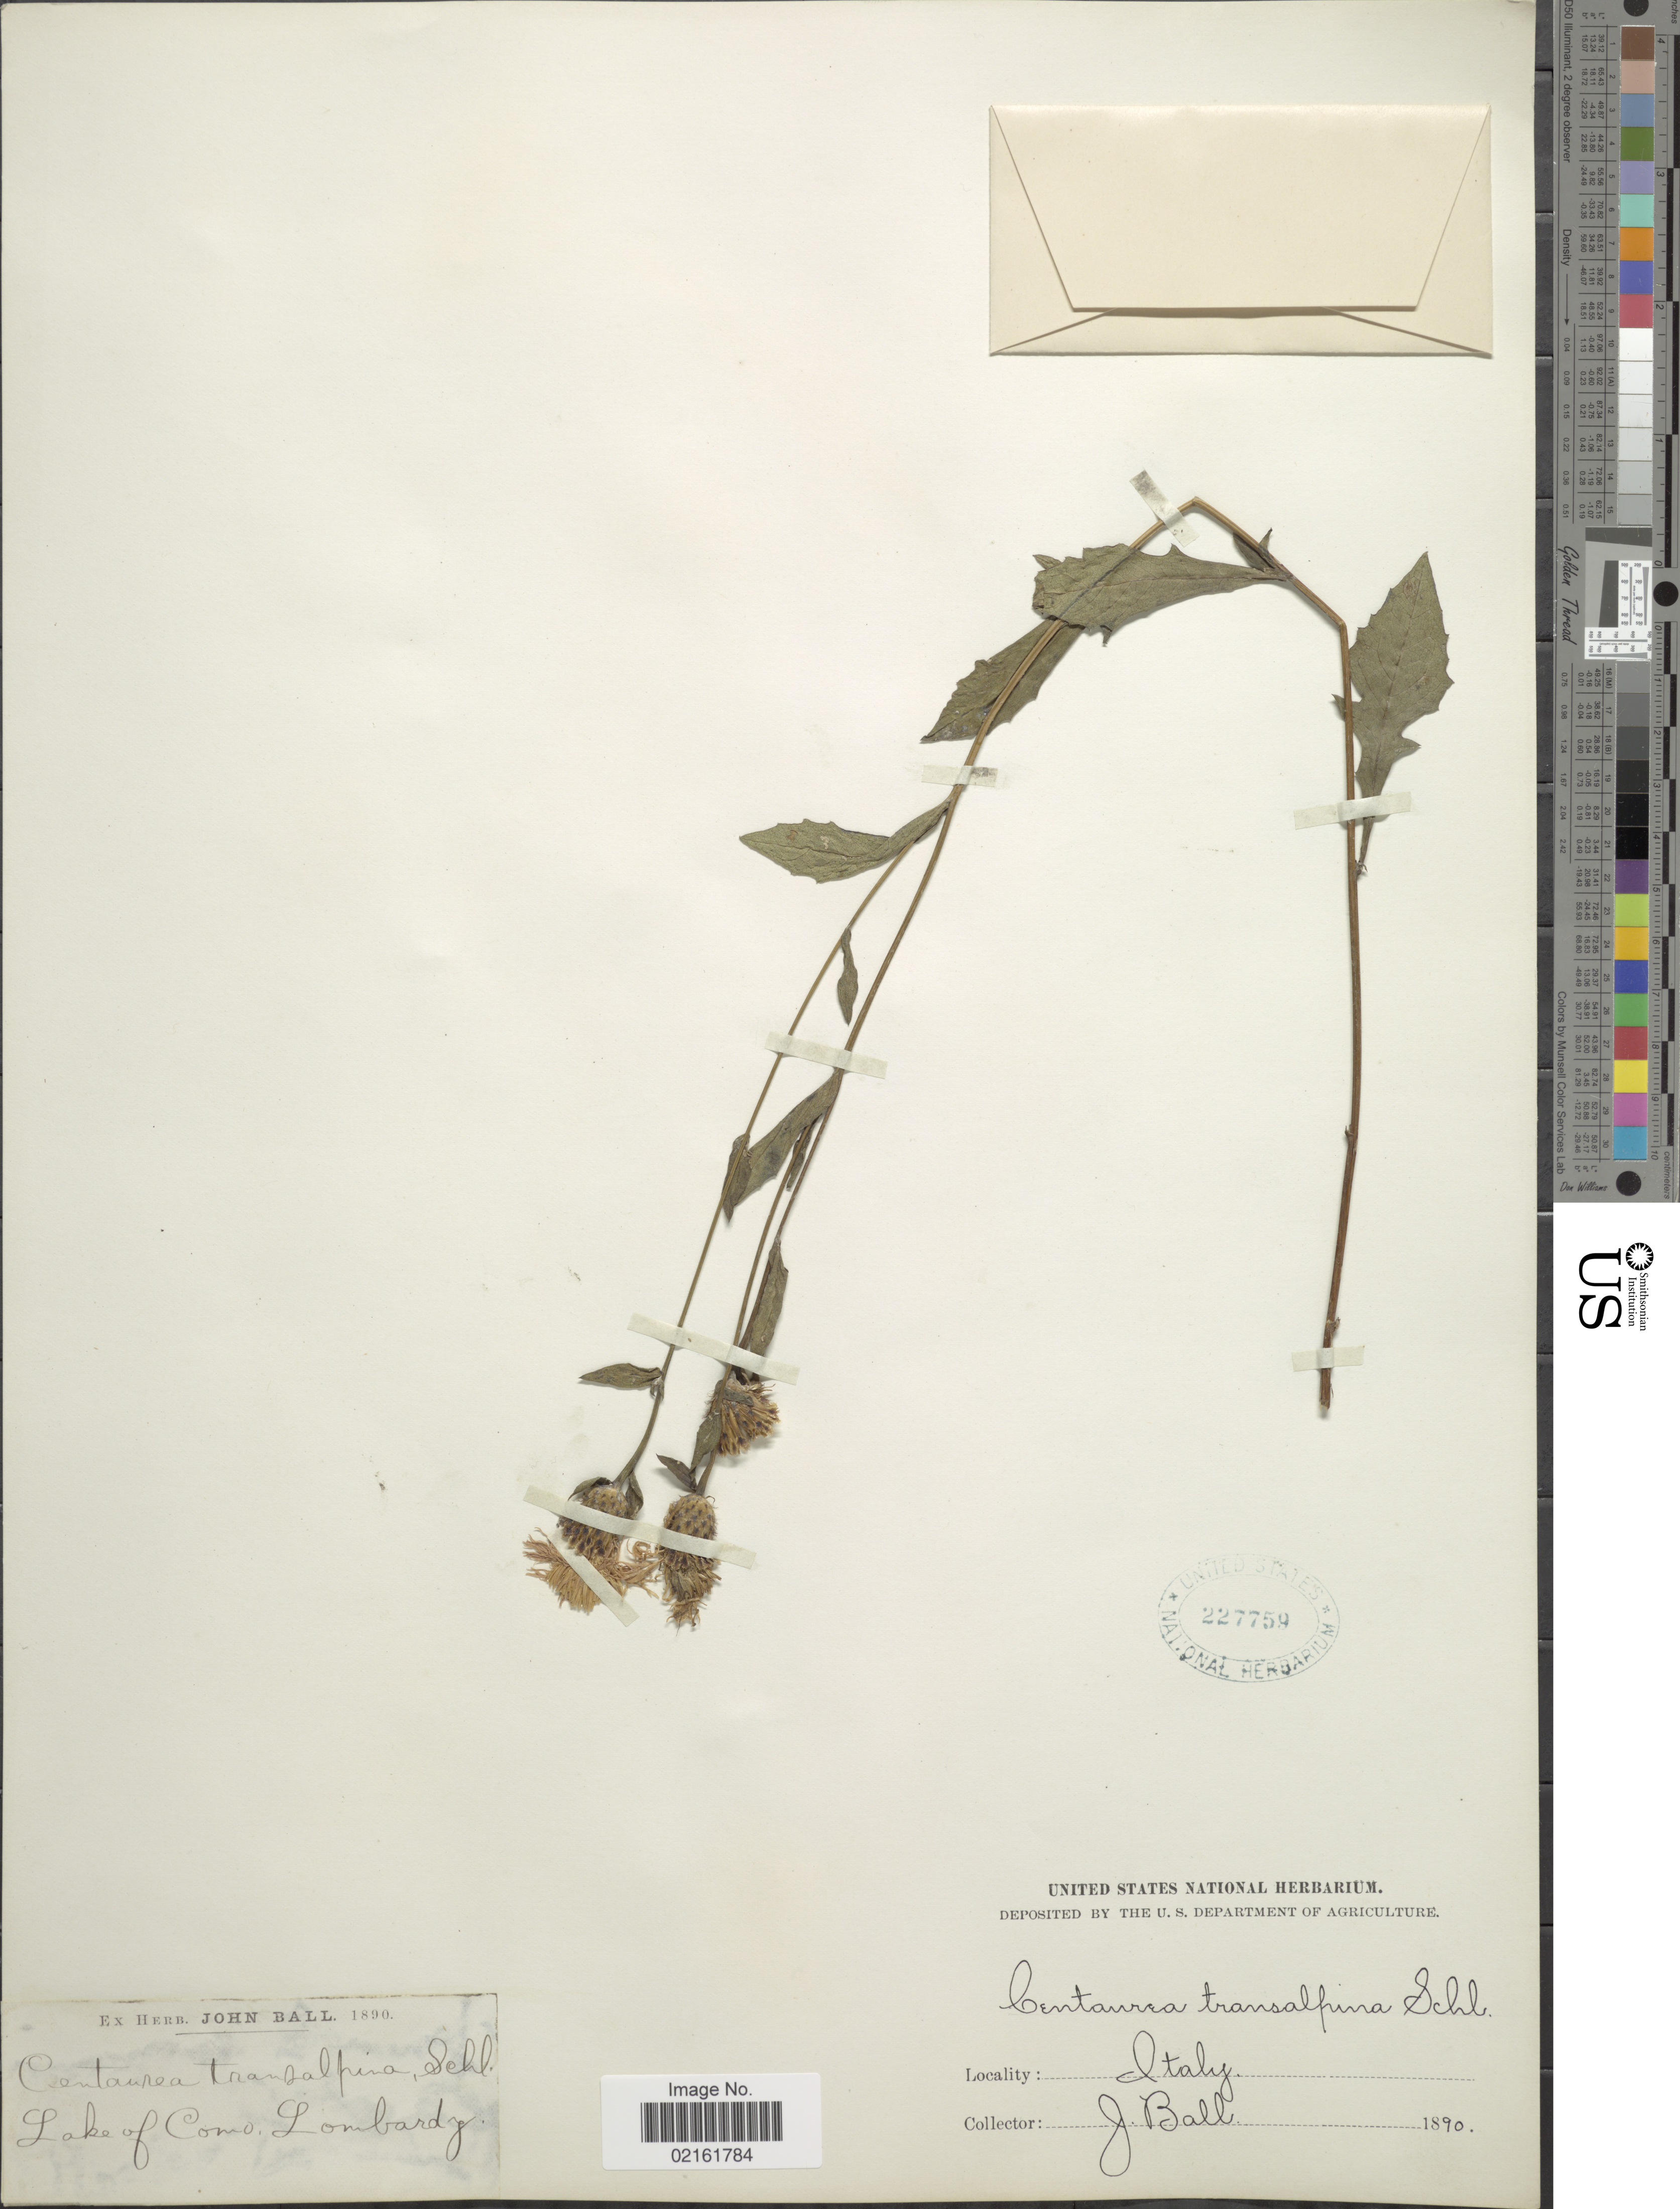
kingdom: Plantae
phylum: Tracheophyta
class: Magnoliopsida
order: Asterales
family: Asteraceae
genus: Centaurea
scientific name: Centaurea nigrescens subsp. transalpina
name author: (Schleich. ex DC.) Nyman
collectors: J. Ball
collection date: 1890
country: Italy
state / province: Lombardy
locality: Lake of Como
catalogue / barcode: US 227759